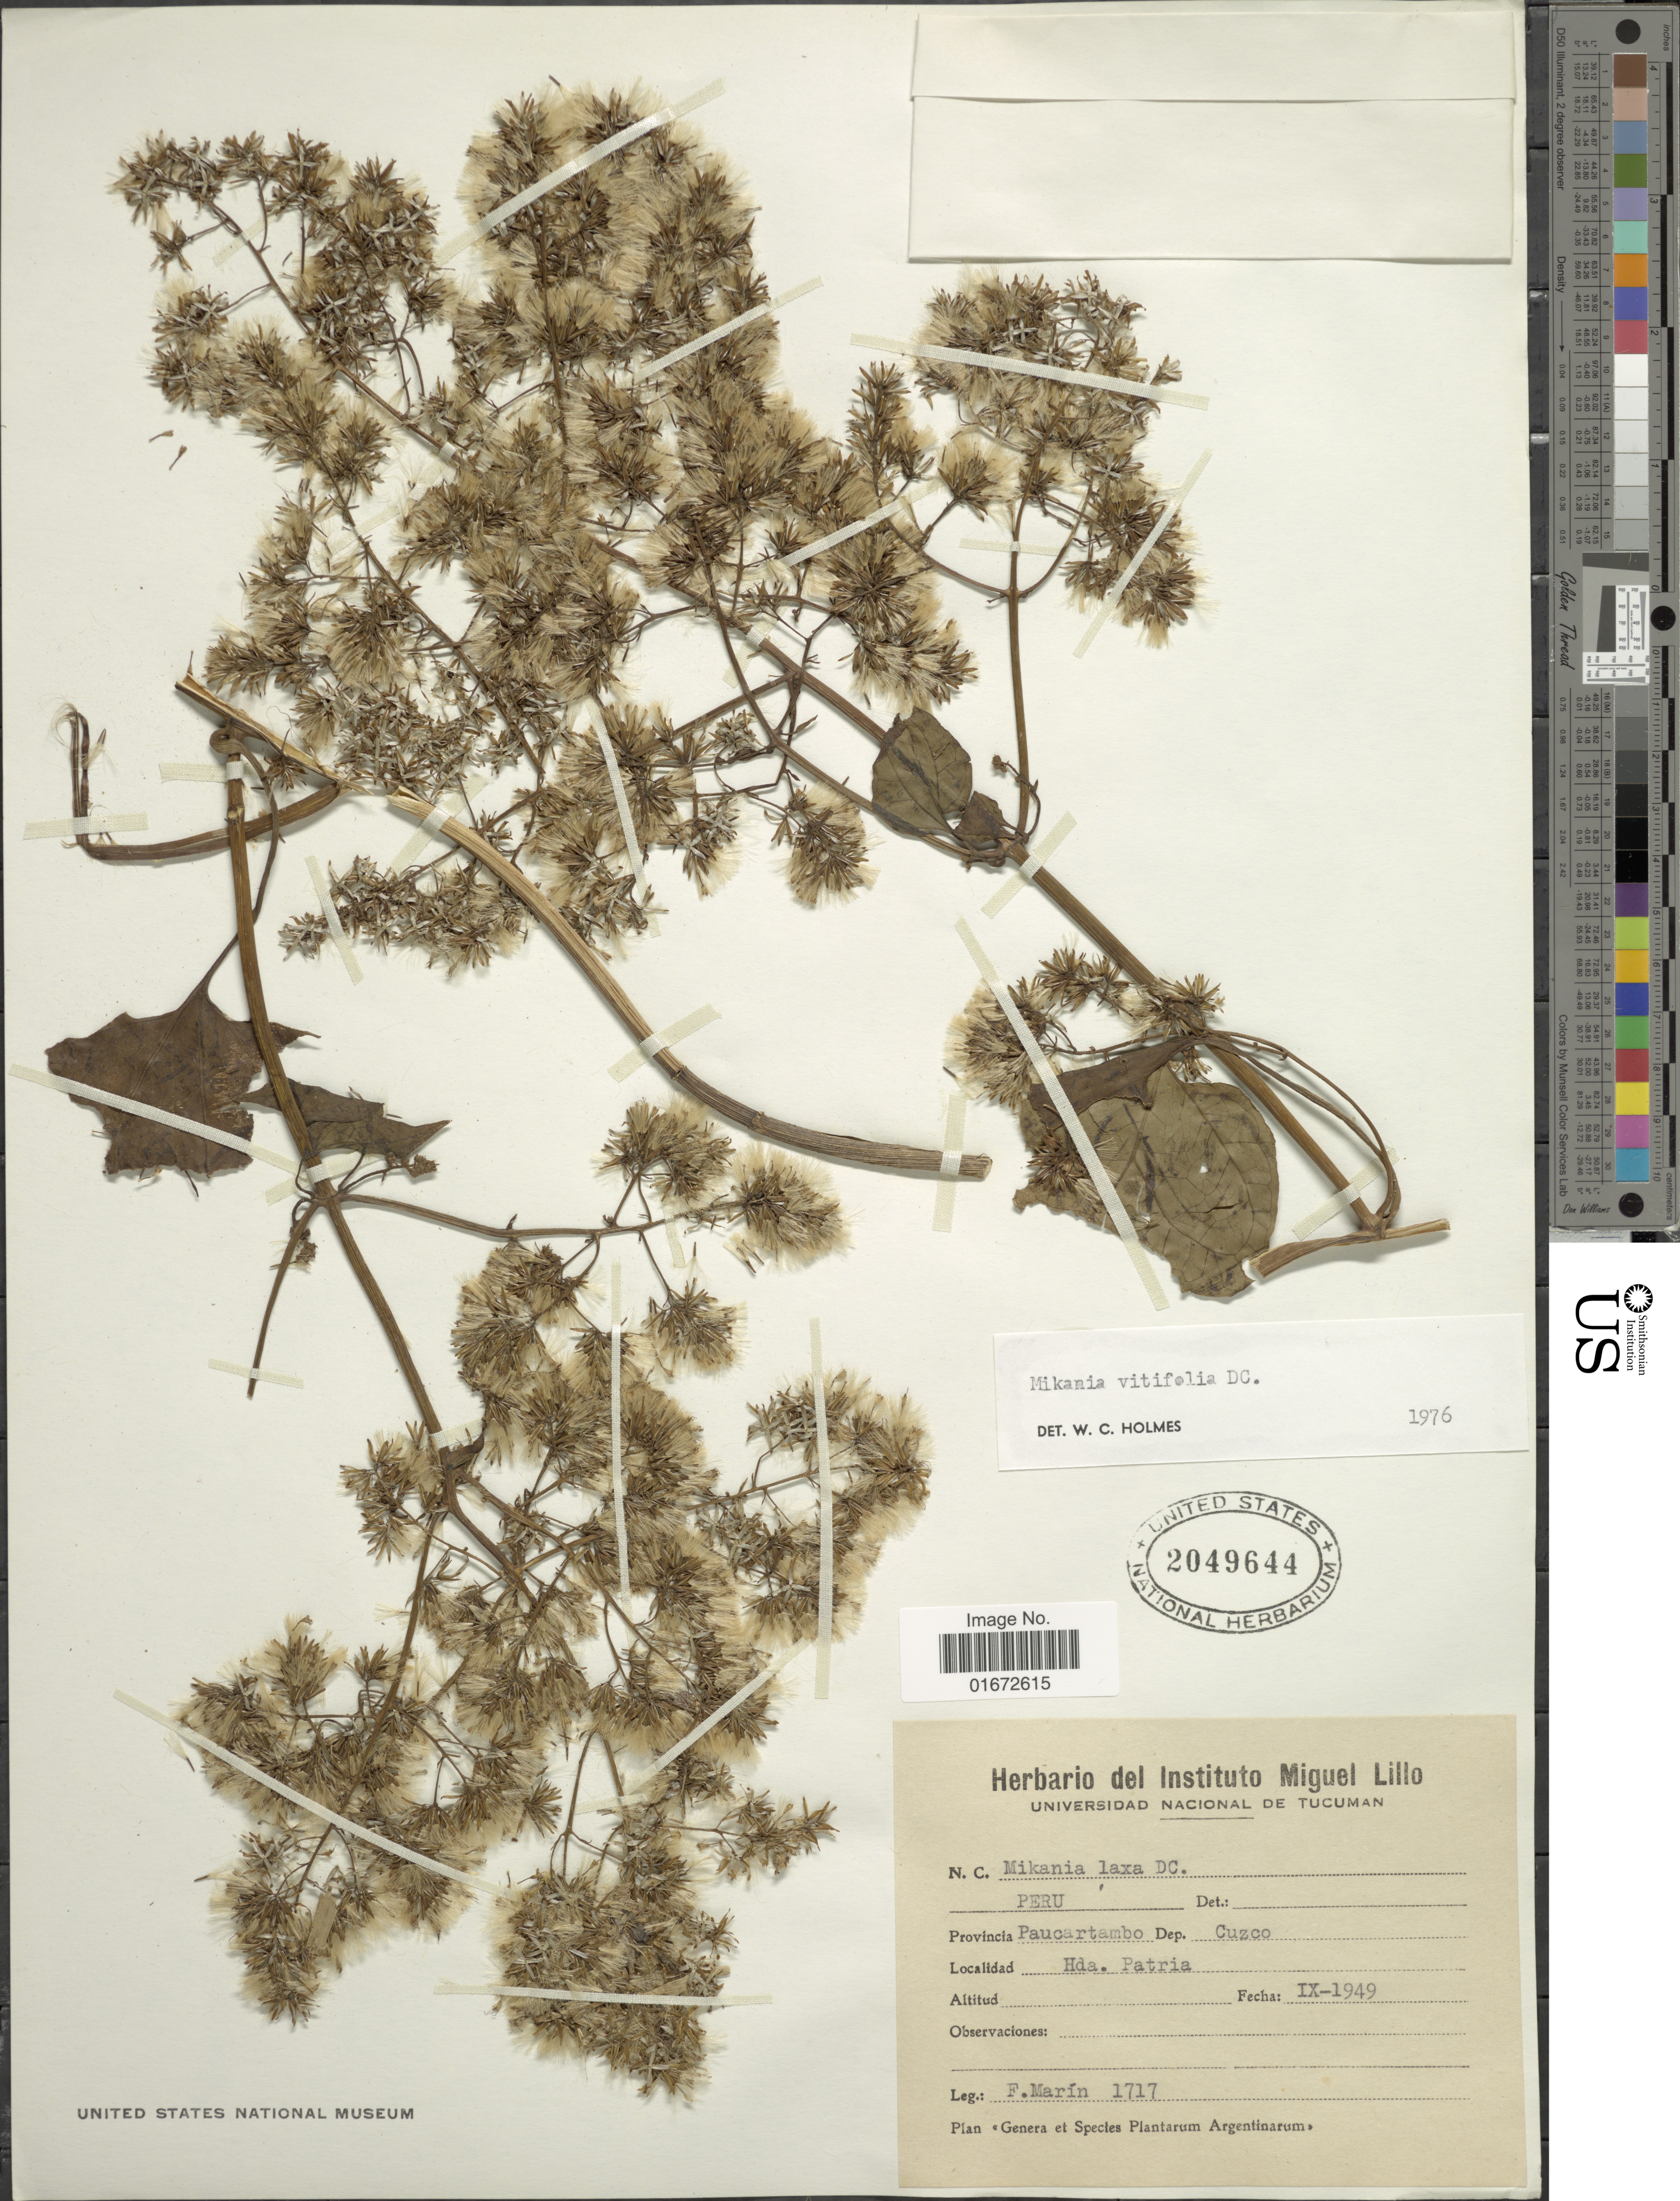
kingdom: Plantae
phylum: Tracheophyta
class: Magnoliopsida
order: Asterales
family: Asteraceae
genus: Mikania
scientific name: Mikania vitifolia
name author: DC.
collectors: F. Marin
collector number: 1717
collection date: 1949-09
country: Peru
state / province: Cusco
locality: Provincia Paucartambo. Dep. Cuzco. Hda. Patria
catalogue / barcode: US 2049644